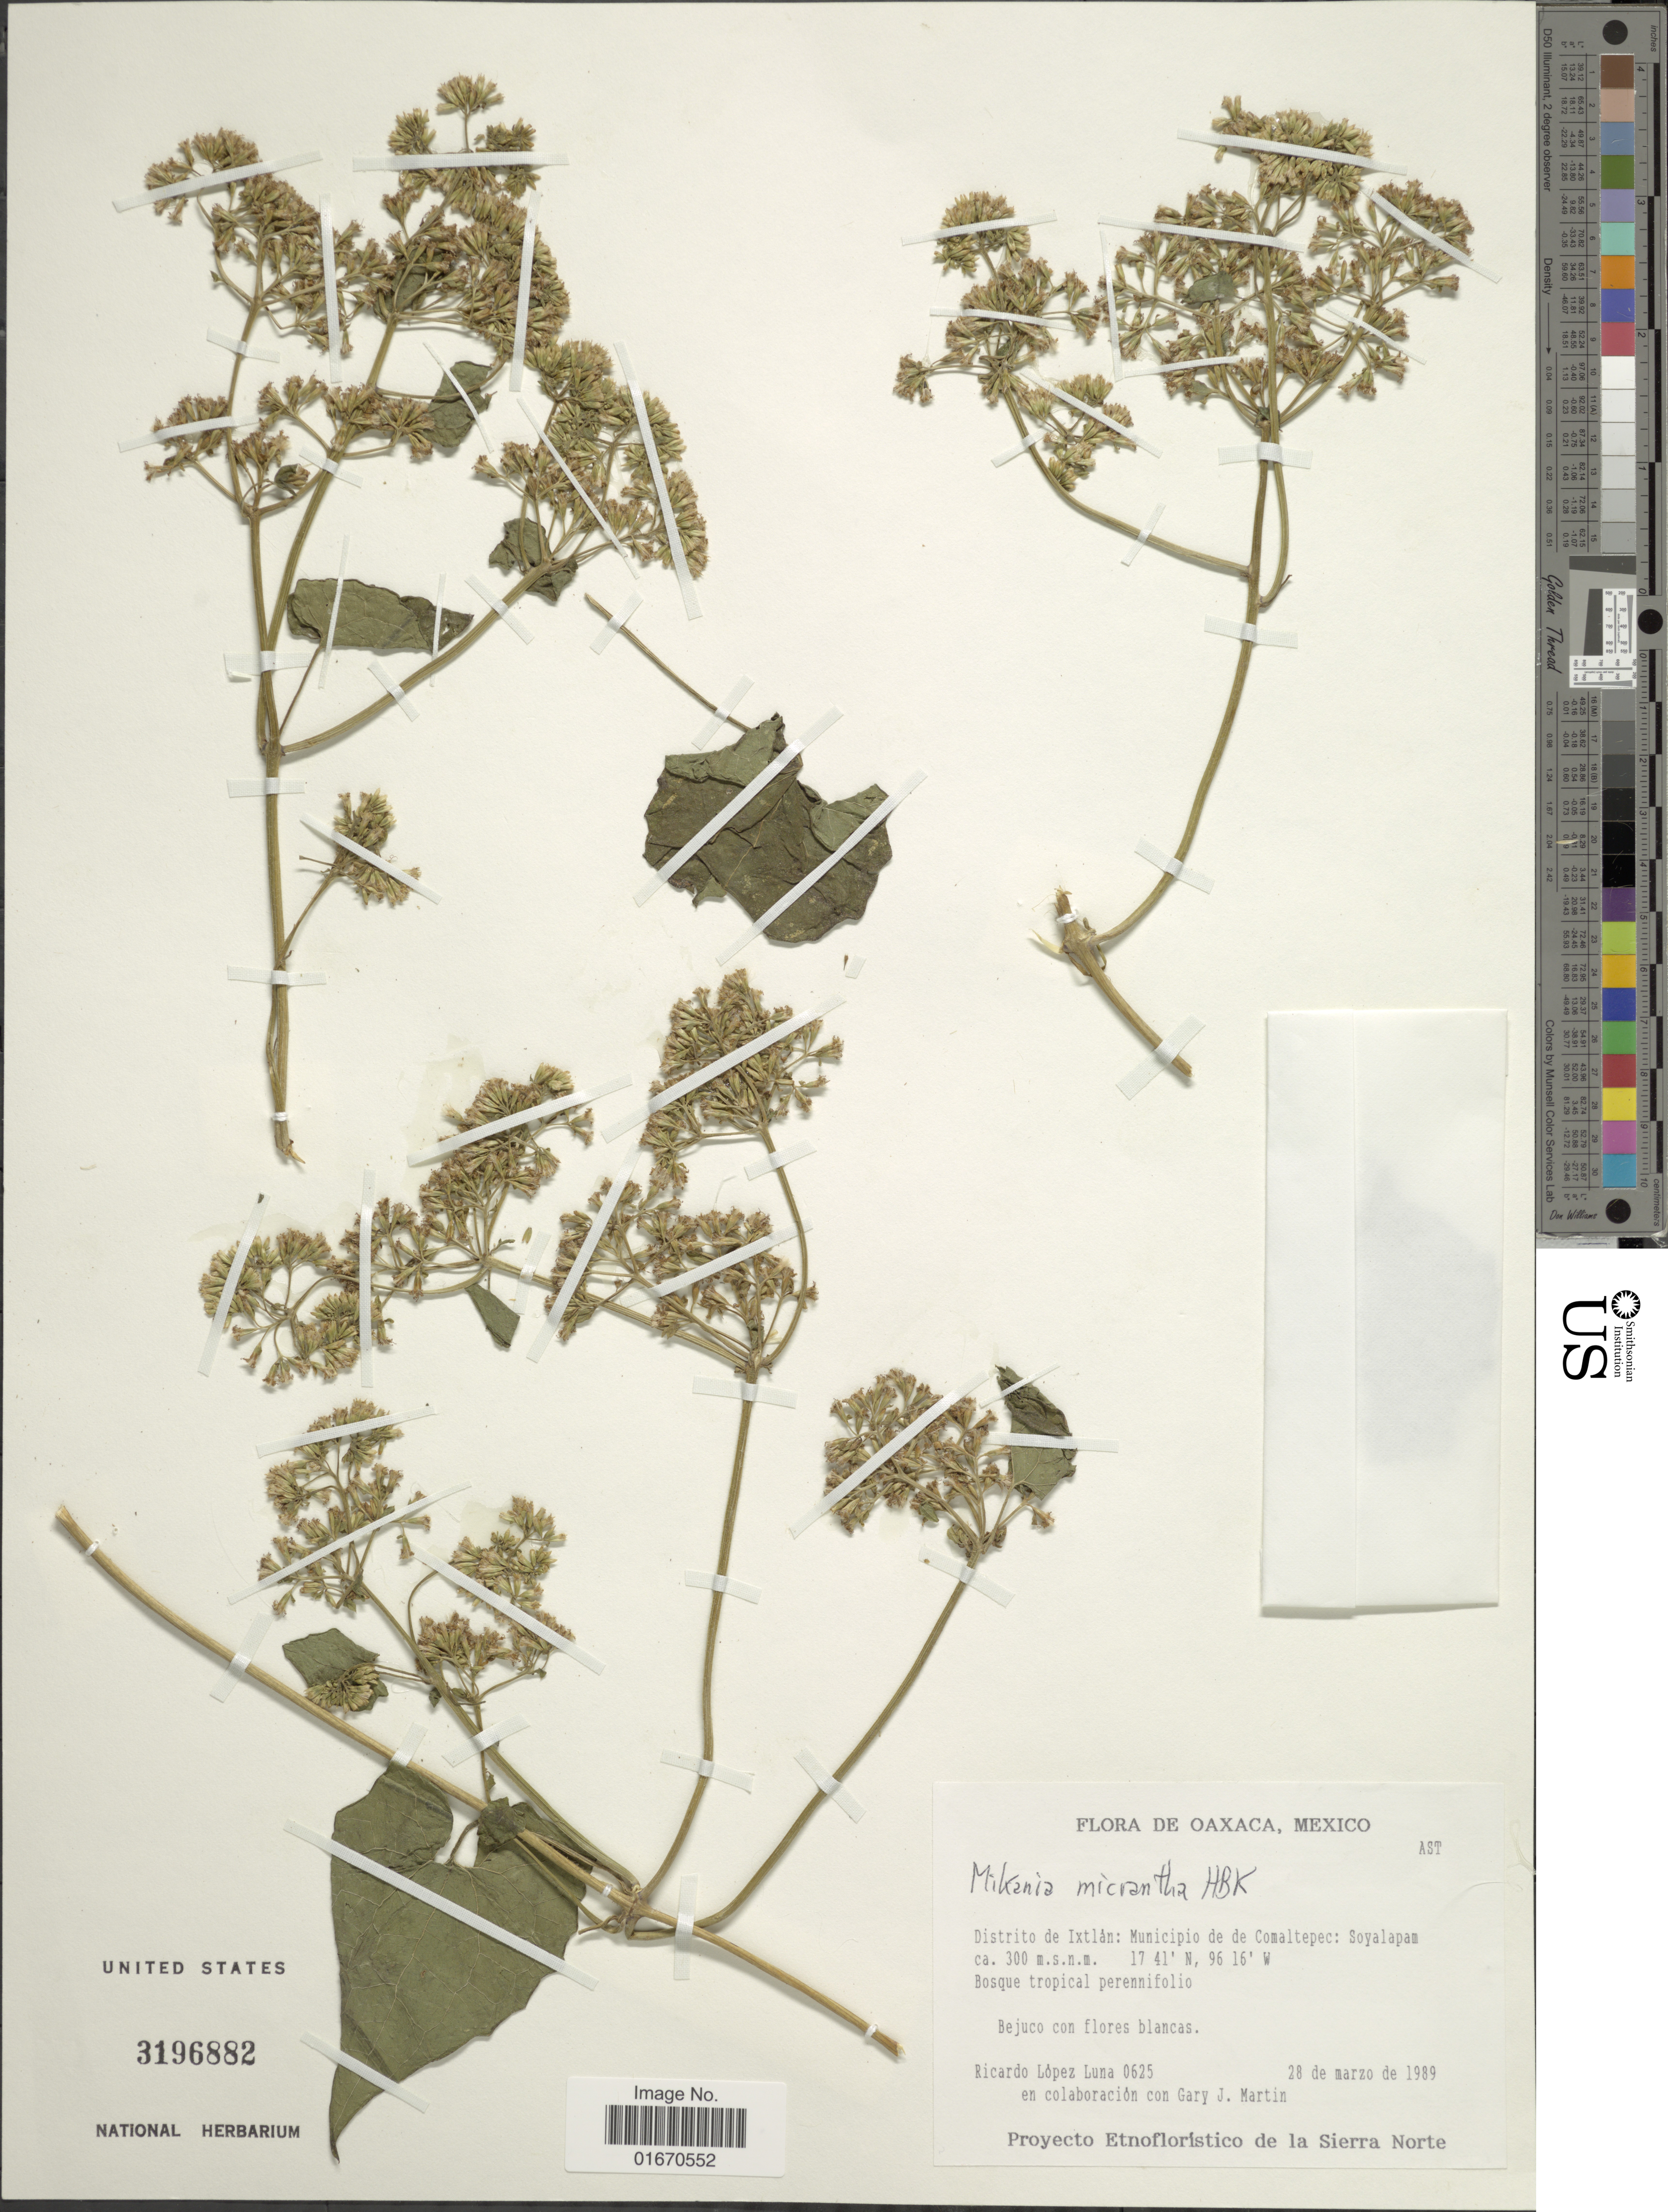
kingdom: Plantae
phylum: Tracheophyta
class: Magnoliopsida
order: Asterales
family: Asteraceae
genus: Mikania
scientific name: Mikania menispermea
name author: DC.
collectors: R. López Luna & G. J. Martin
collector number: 0625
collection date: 1989-03-28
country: Mexico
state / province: Oaxaca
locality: Distrito de Ixtlan, Municipio de Comaltepec, Soyalapam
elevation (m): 300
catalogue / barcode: US 3196882